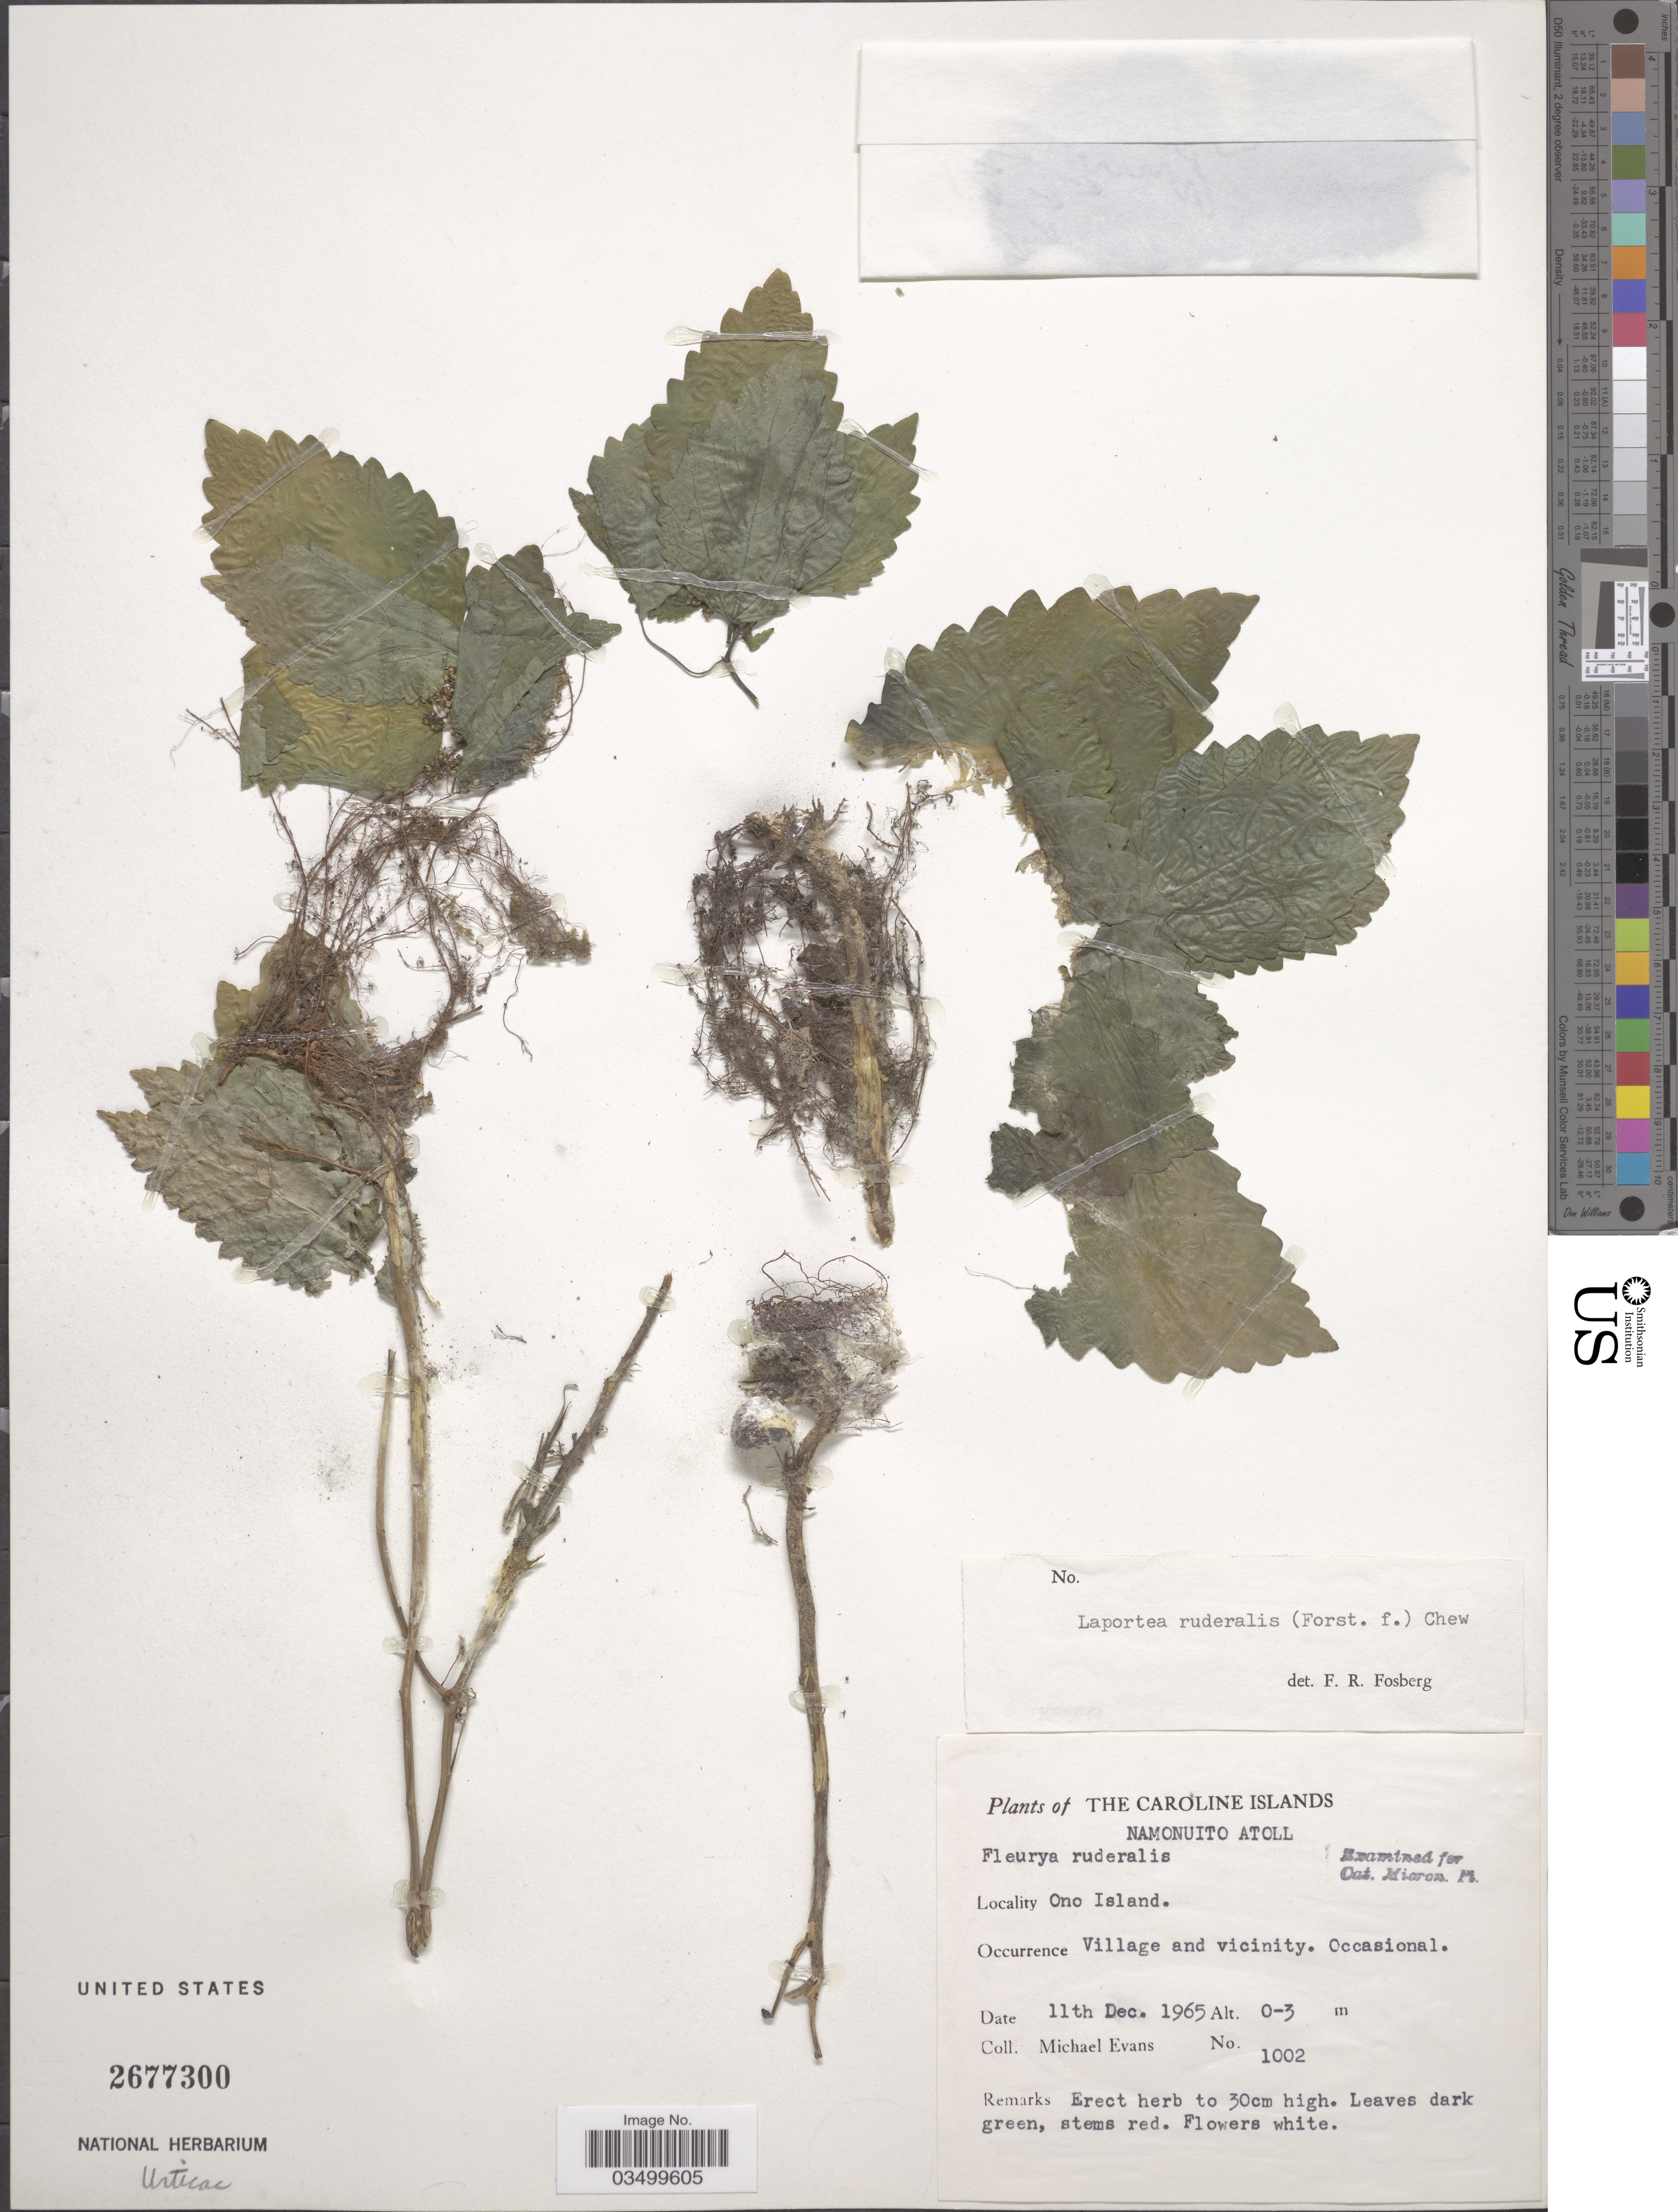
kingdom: Plantae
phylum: Tracheophyta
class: Magnoliopsida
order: Rosales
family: Urticaceae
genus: Laportea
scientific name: Laportea ruderalis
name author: (G. Forst.) Chew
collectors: M. Evans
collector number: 1002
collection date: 1965-12-11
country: Micronesia, Federated States of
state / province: Truk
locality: Caroline Islands. Namonuito Atoll. Ono Island.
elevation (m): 0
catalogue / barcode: US 2677300